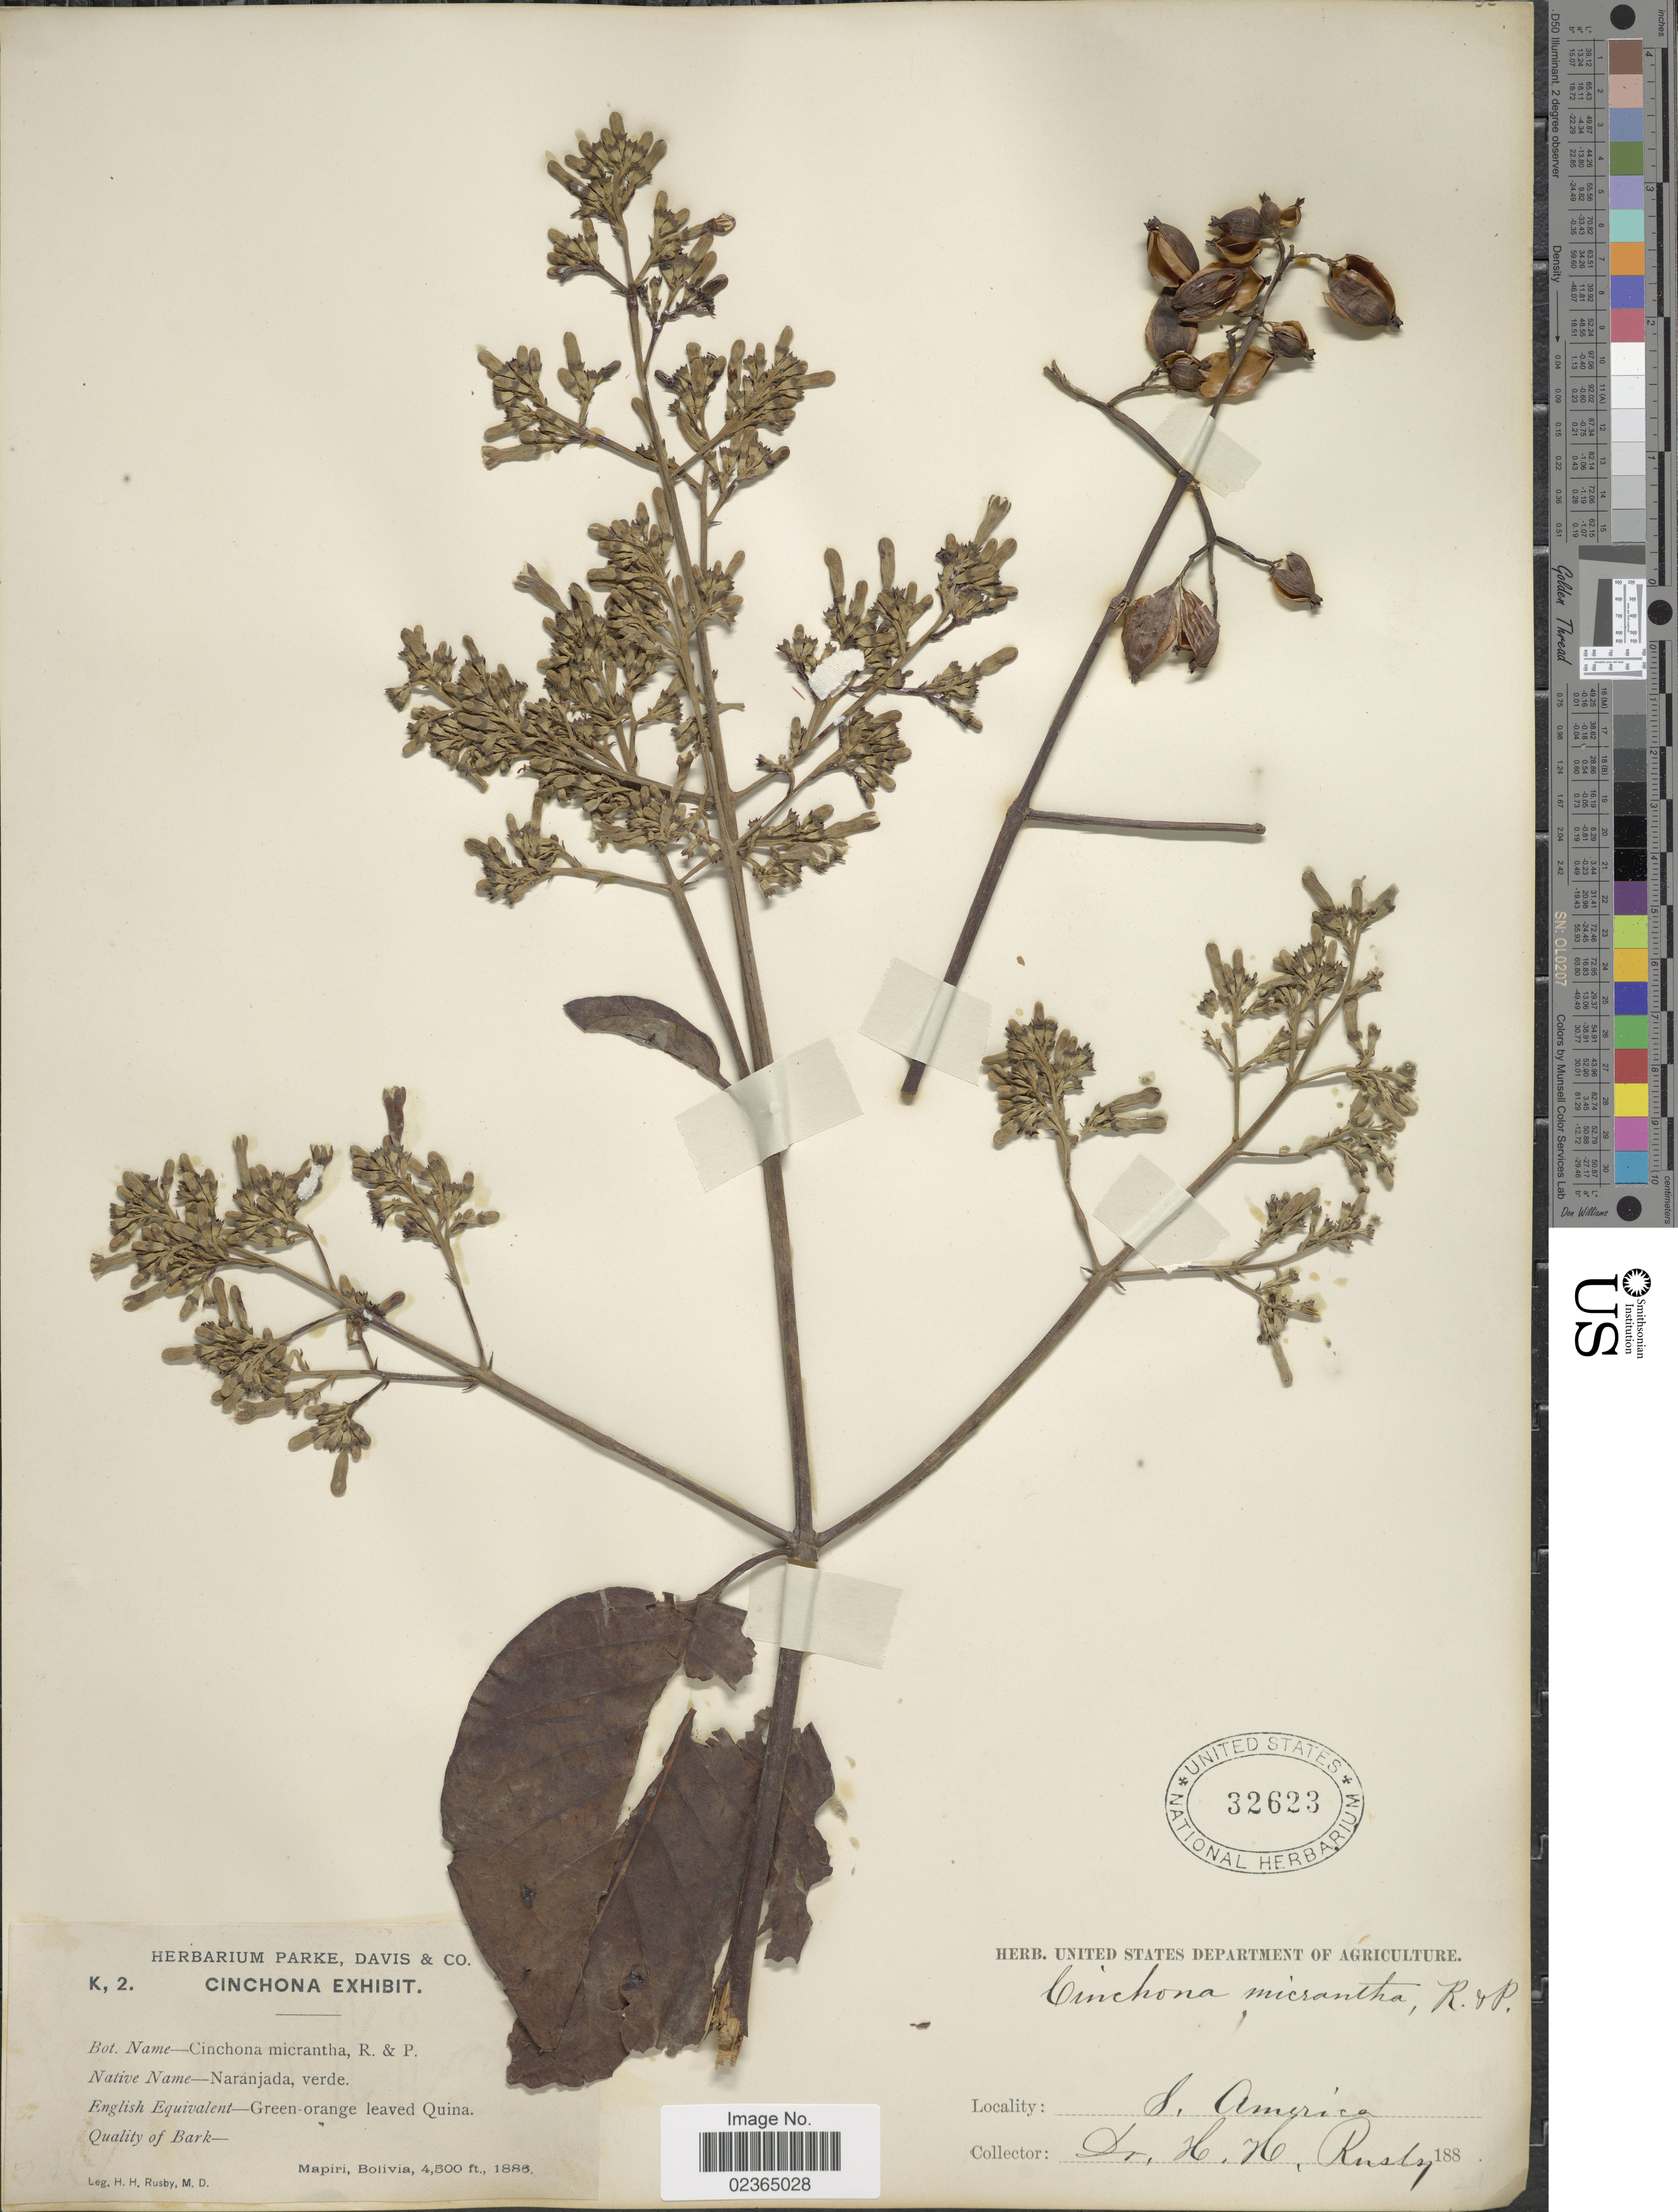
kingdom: Plantae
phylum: Tracheophyta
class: Magnoliopsida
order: Gentianales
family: Rubiaceae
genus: Cinchona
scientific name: Cinchona pubescens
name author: Vahl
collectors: H. H. Rusby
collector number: K, 2.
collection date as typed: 1886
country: Bolivia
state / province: La Páz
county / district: Larecaja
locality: Mapiri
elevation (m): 1372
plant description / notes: Cinchona Exhibit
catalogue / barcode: US 32623